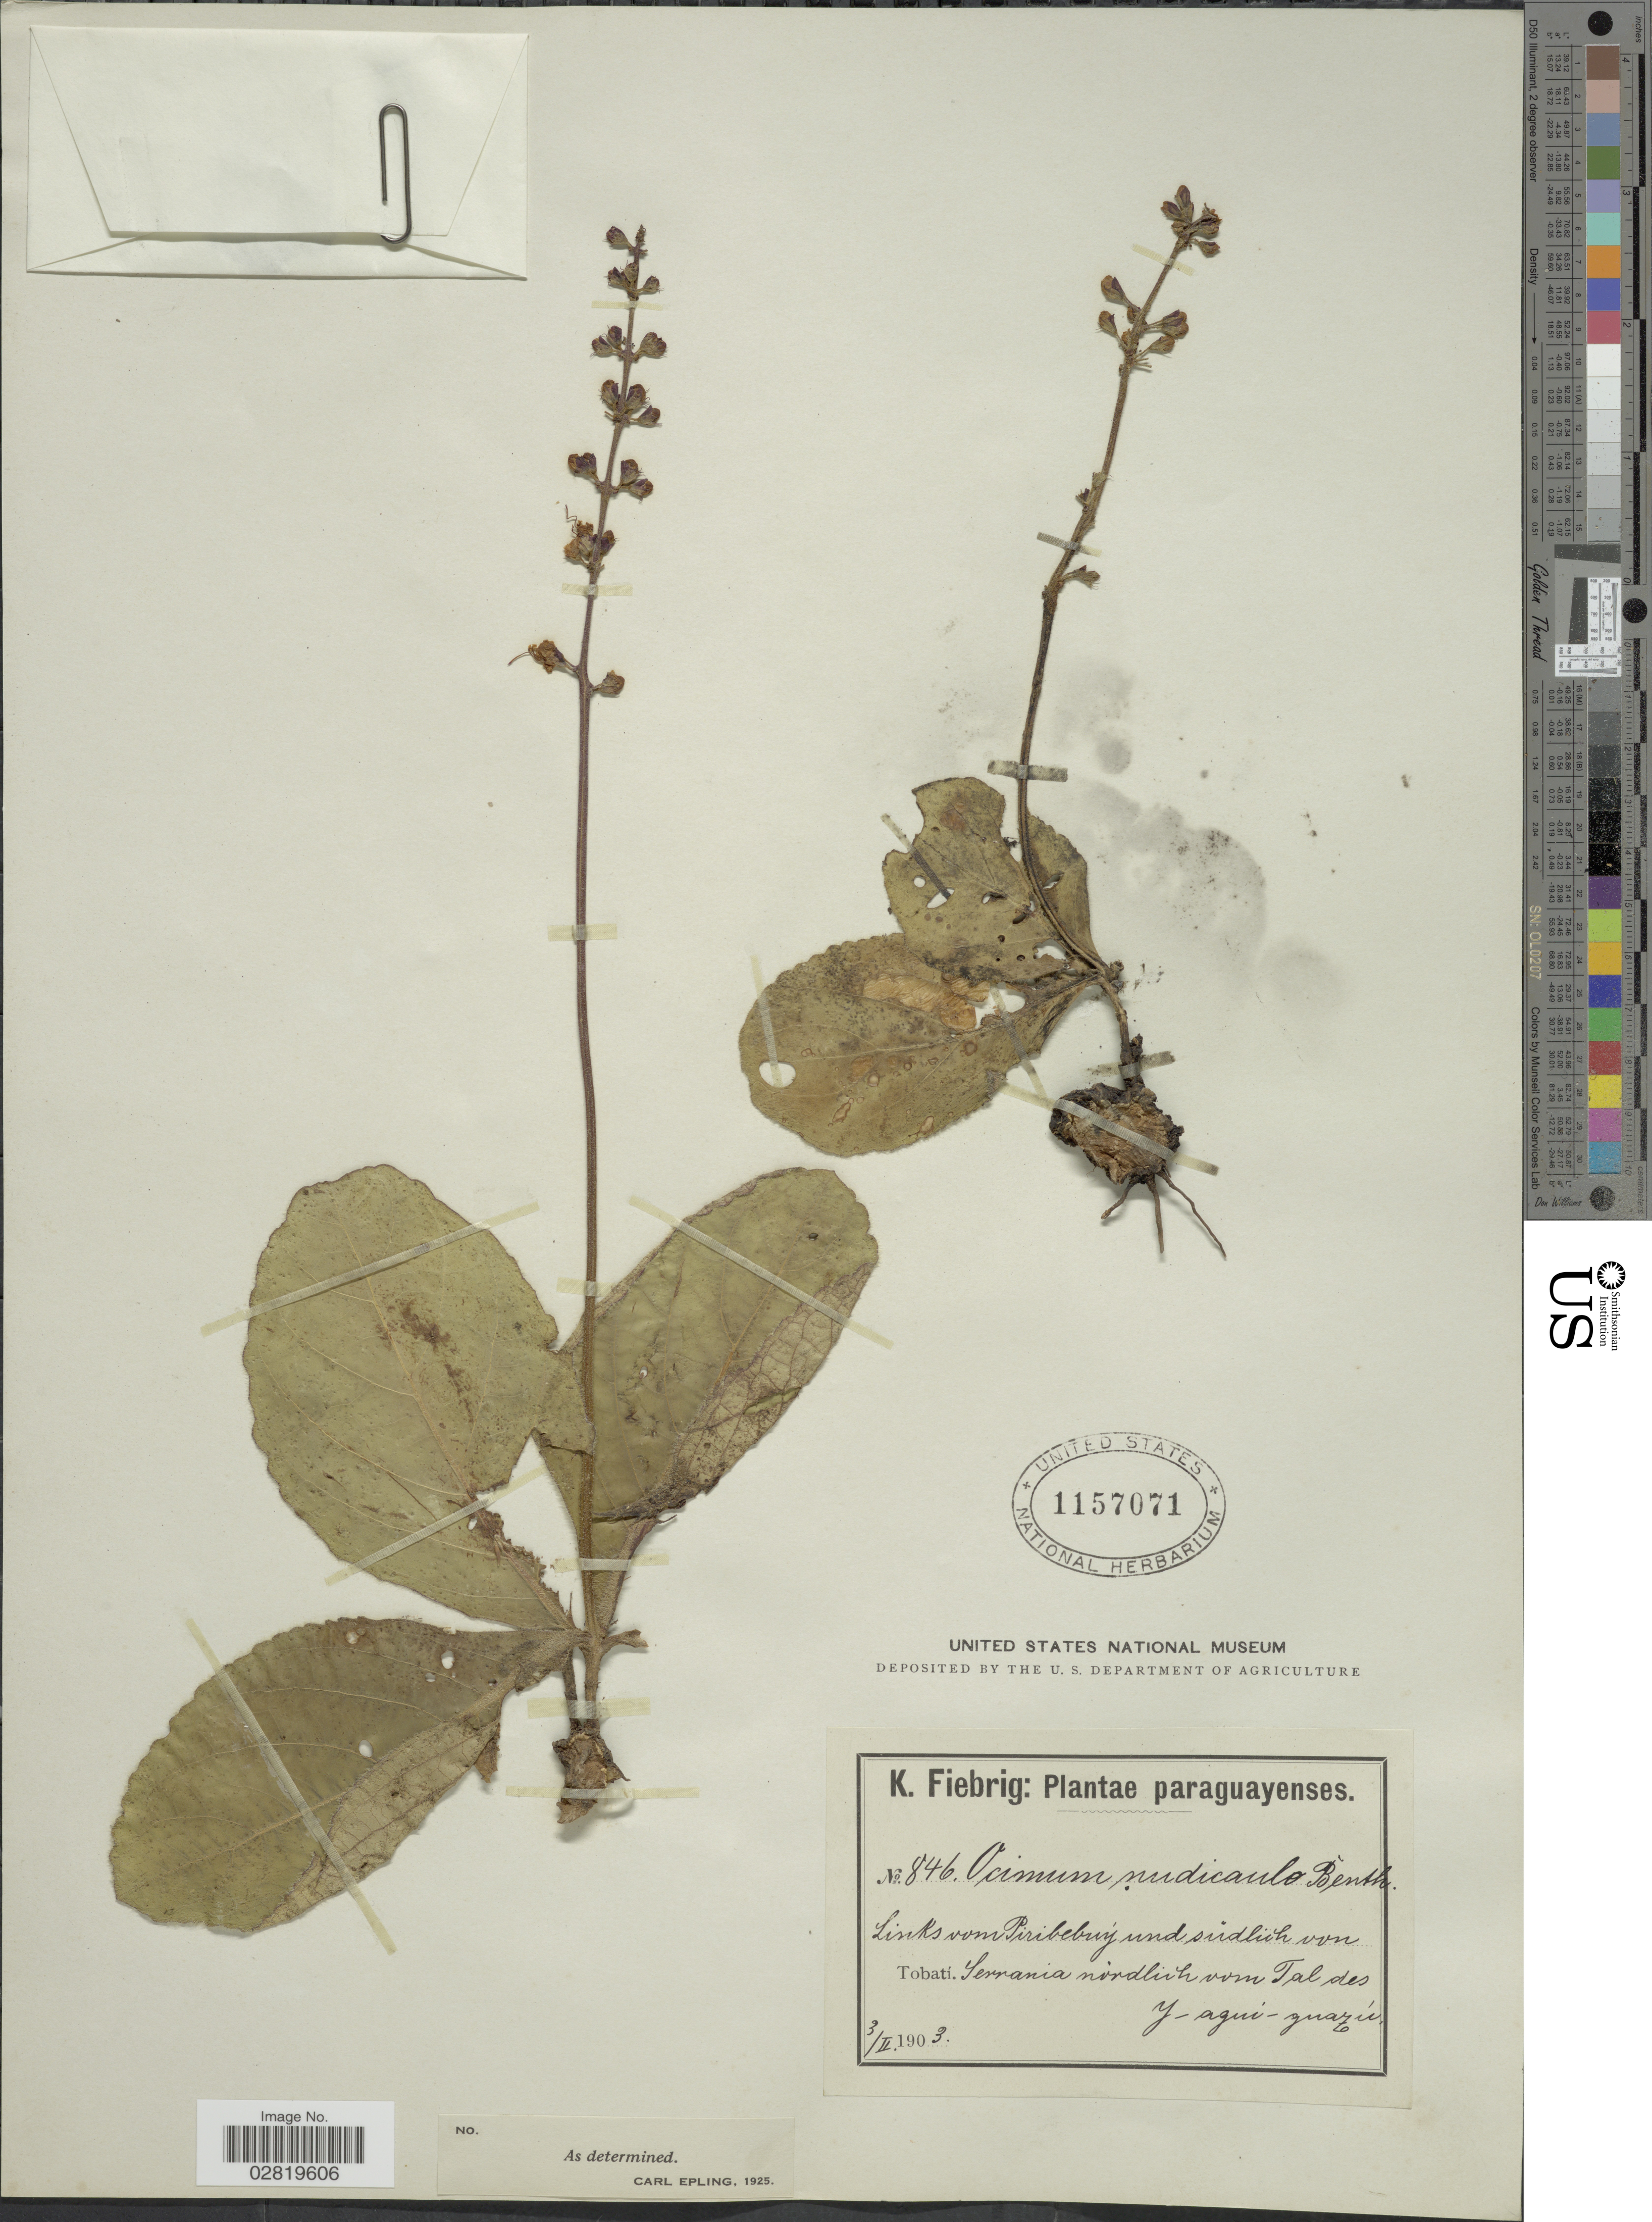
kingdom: Plantae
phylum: Tracheophyta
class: Magnoliopsida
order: Lamiales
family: Lamiaceae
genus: Ocimum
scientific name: Ocimum nudicaule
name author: Benth.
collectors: K. Fiebrig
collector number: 846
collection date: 1903-02-03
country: Paraguay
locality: Links vom Piribebuy und südlich von Tobati. Serrania nordlich vom Tal des Y-agui-guazú.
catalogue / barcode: US 1157071